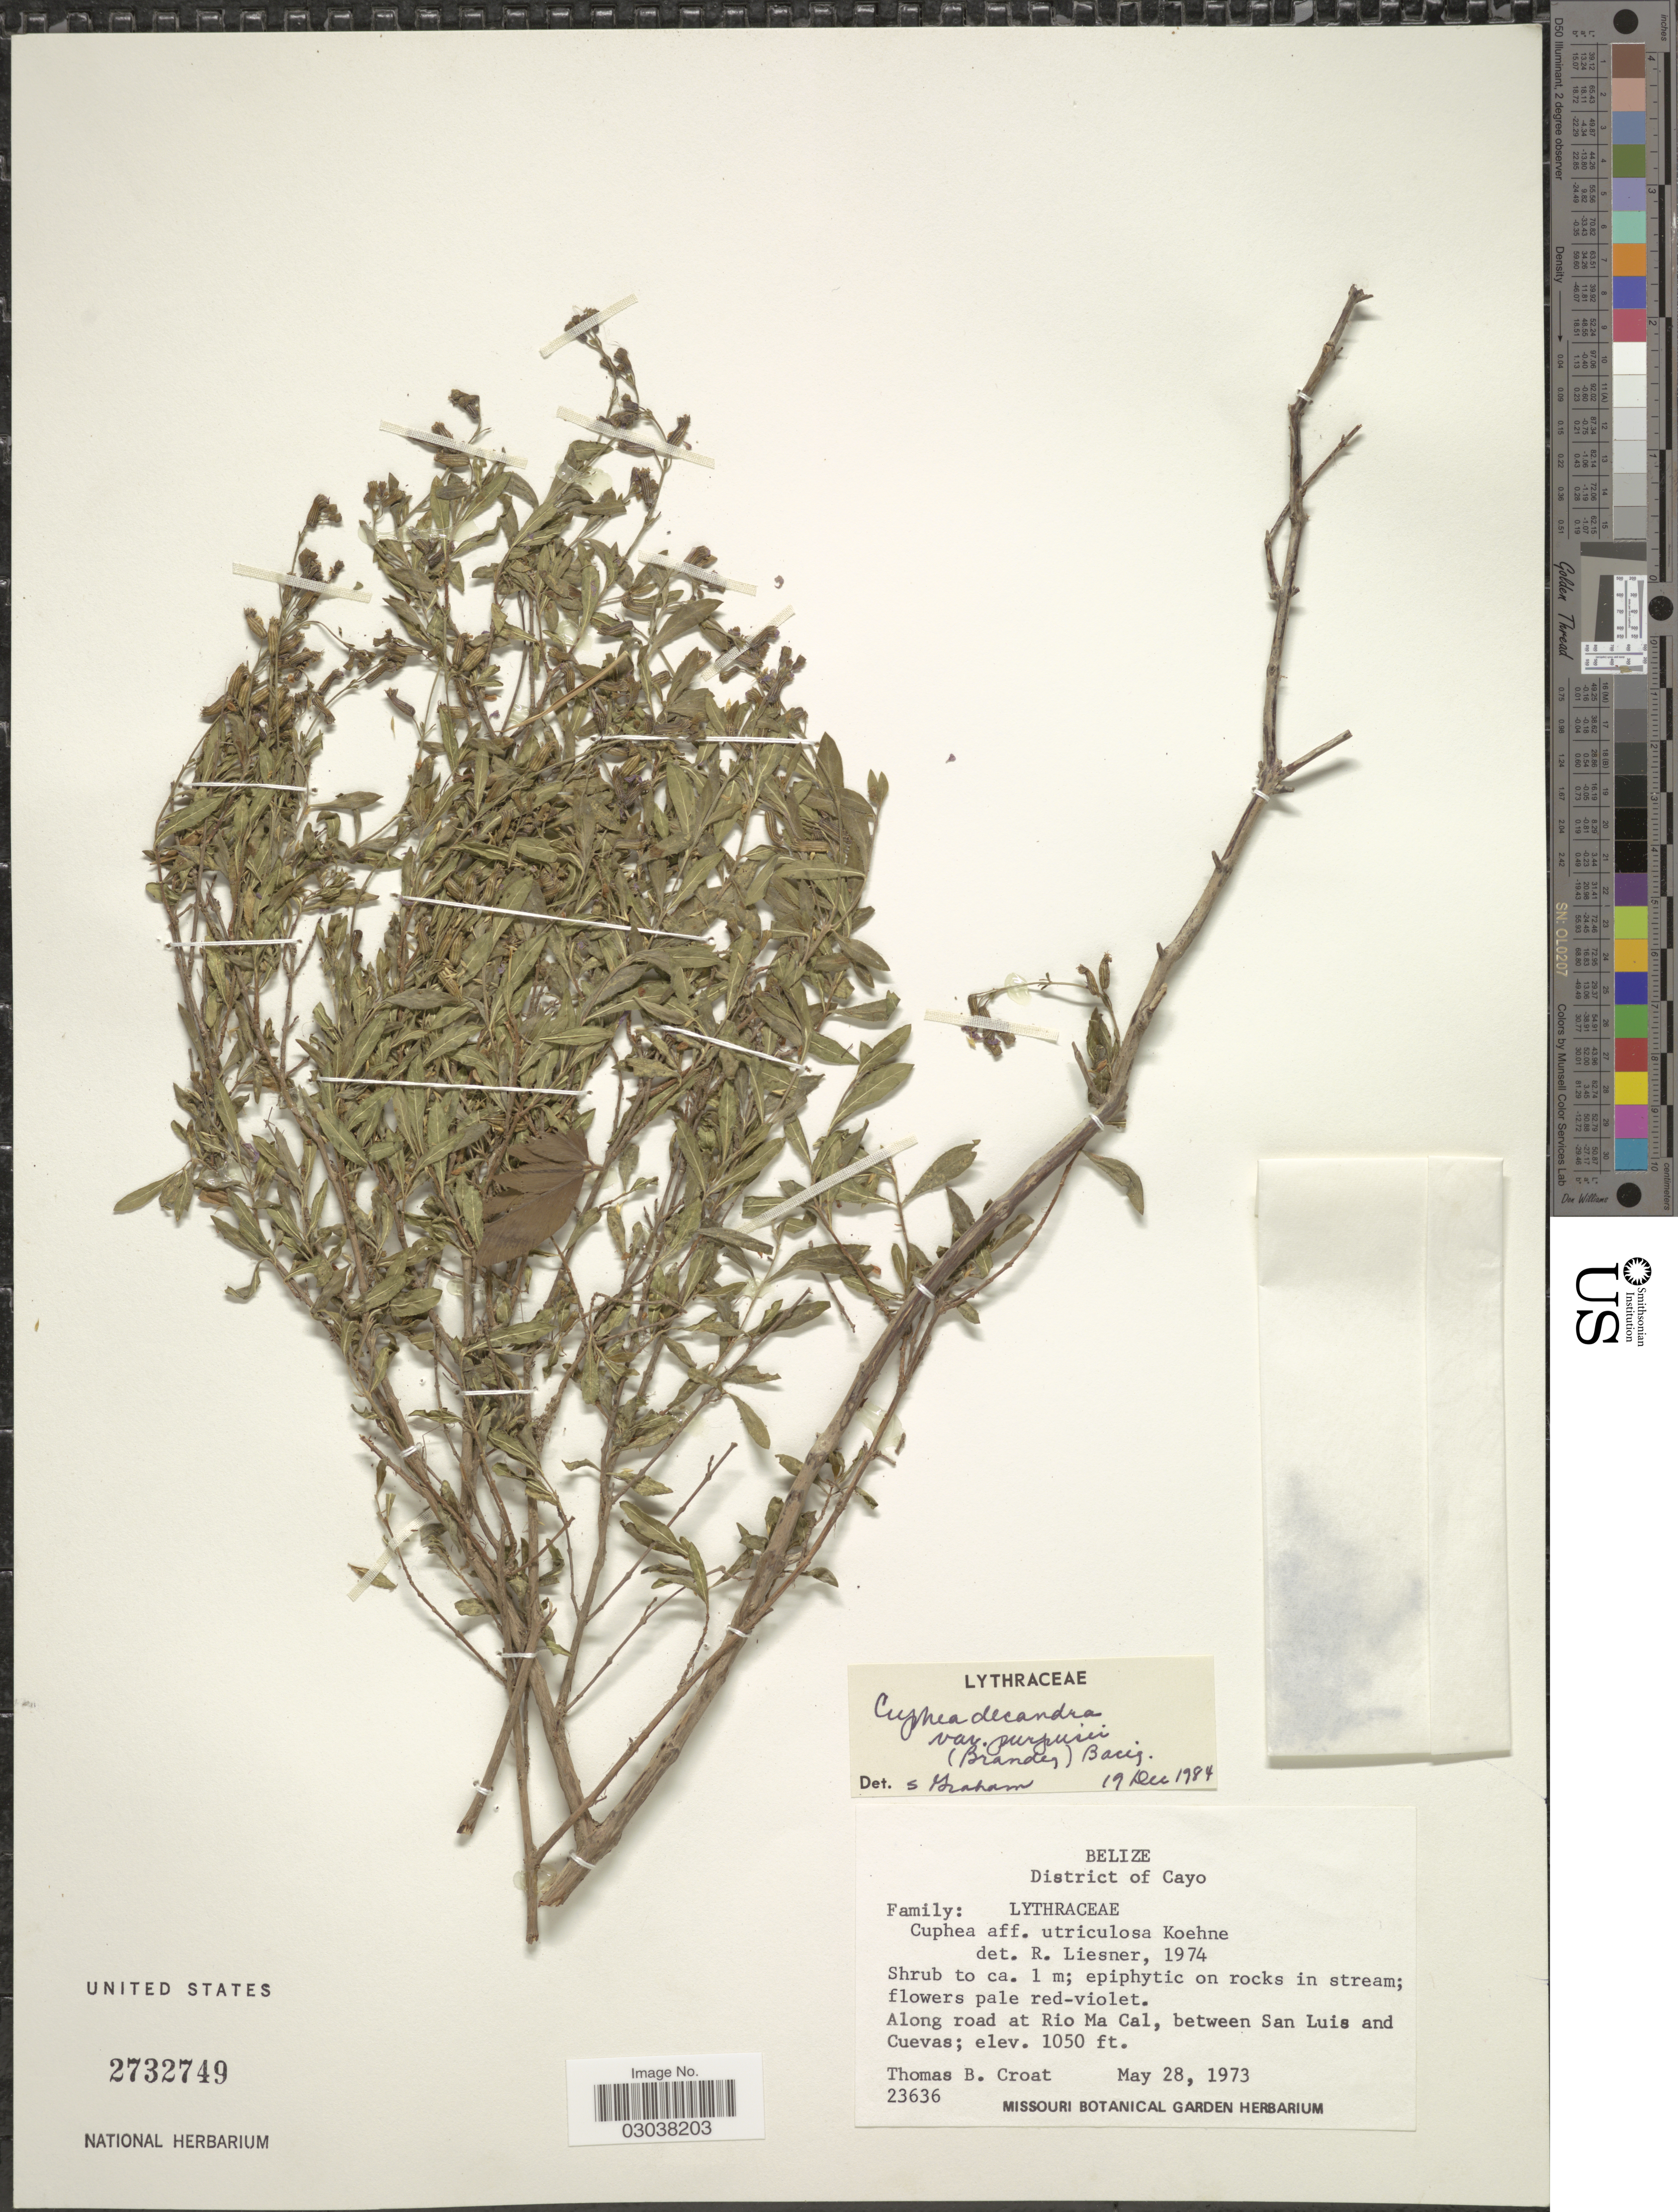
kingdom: Plantae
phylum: Tracheophyta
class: Magnoliopsida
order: Myrtales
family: Lythraceae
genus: Cuphea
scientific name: Cuphea decandra var. purpusii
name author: (Brandegee) Bacig.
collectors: T. B. Croat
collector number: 23636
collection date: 1973-05-28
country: Belize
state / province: Cayo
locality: District of Cayo. Along road to Rio Ma Cal, between San Luis and Cuevas.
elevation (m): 320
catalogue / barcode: US 2732749